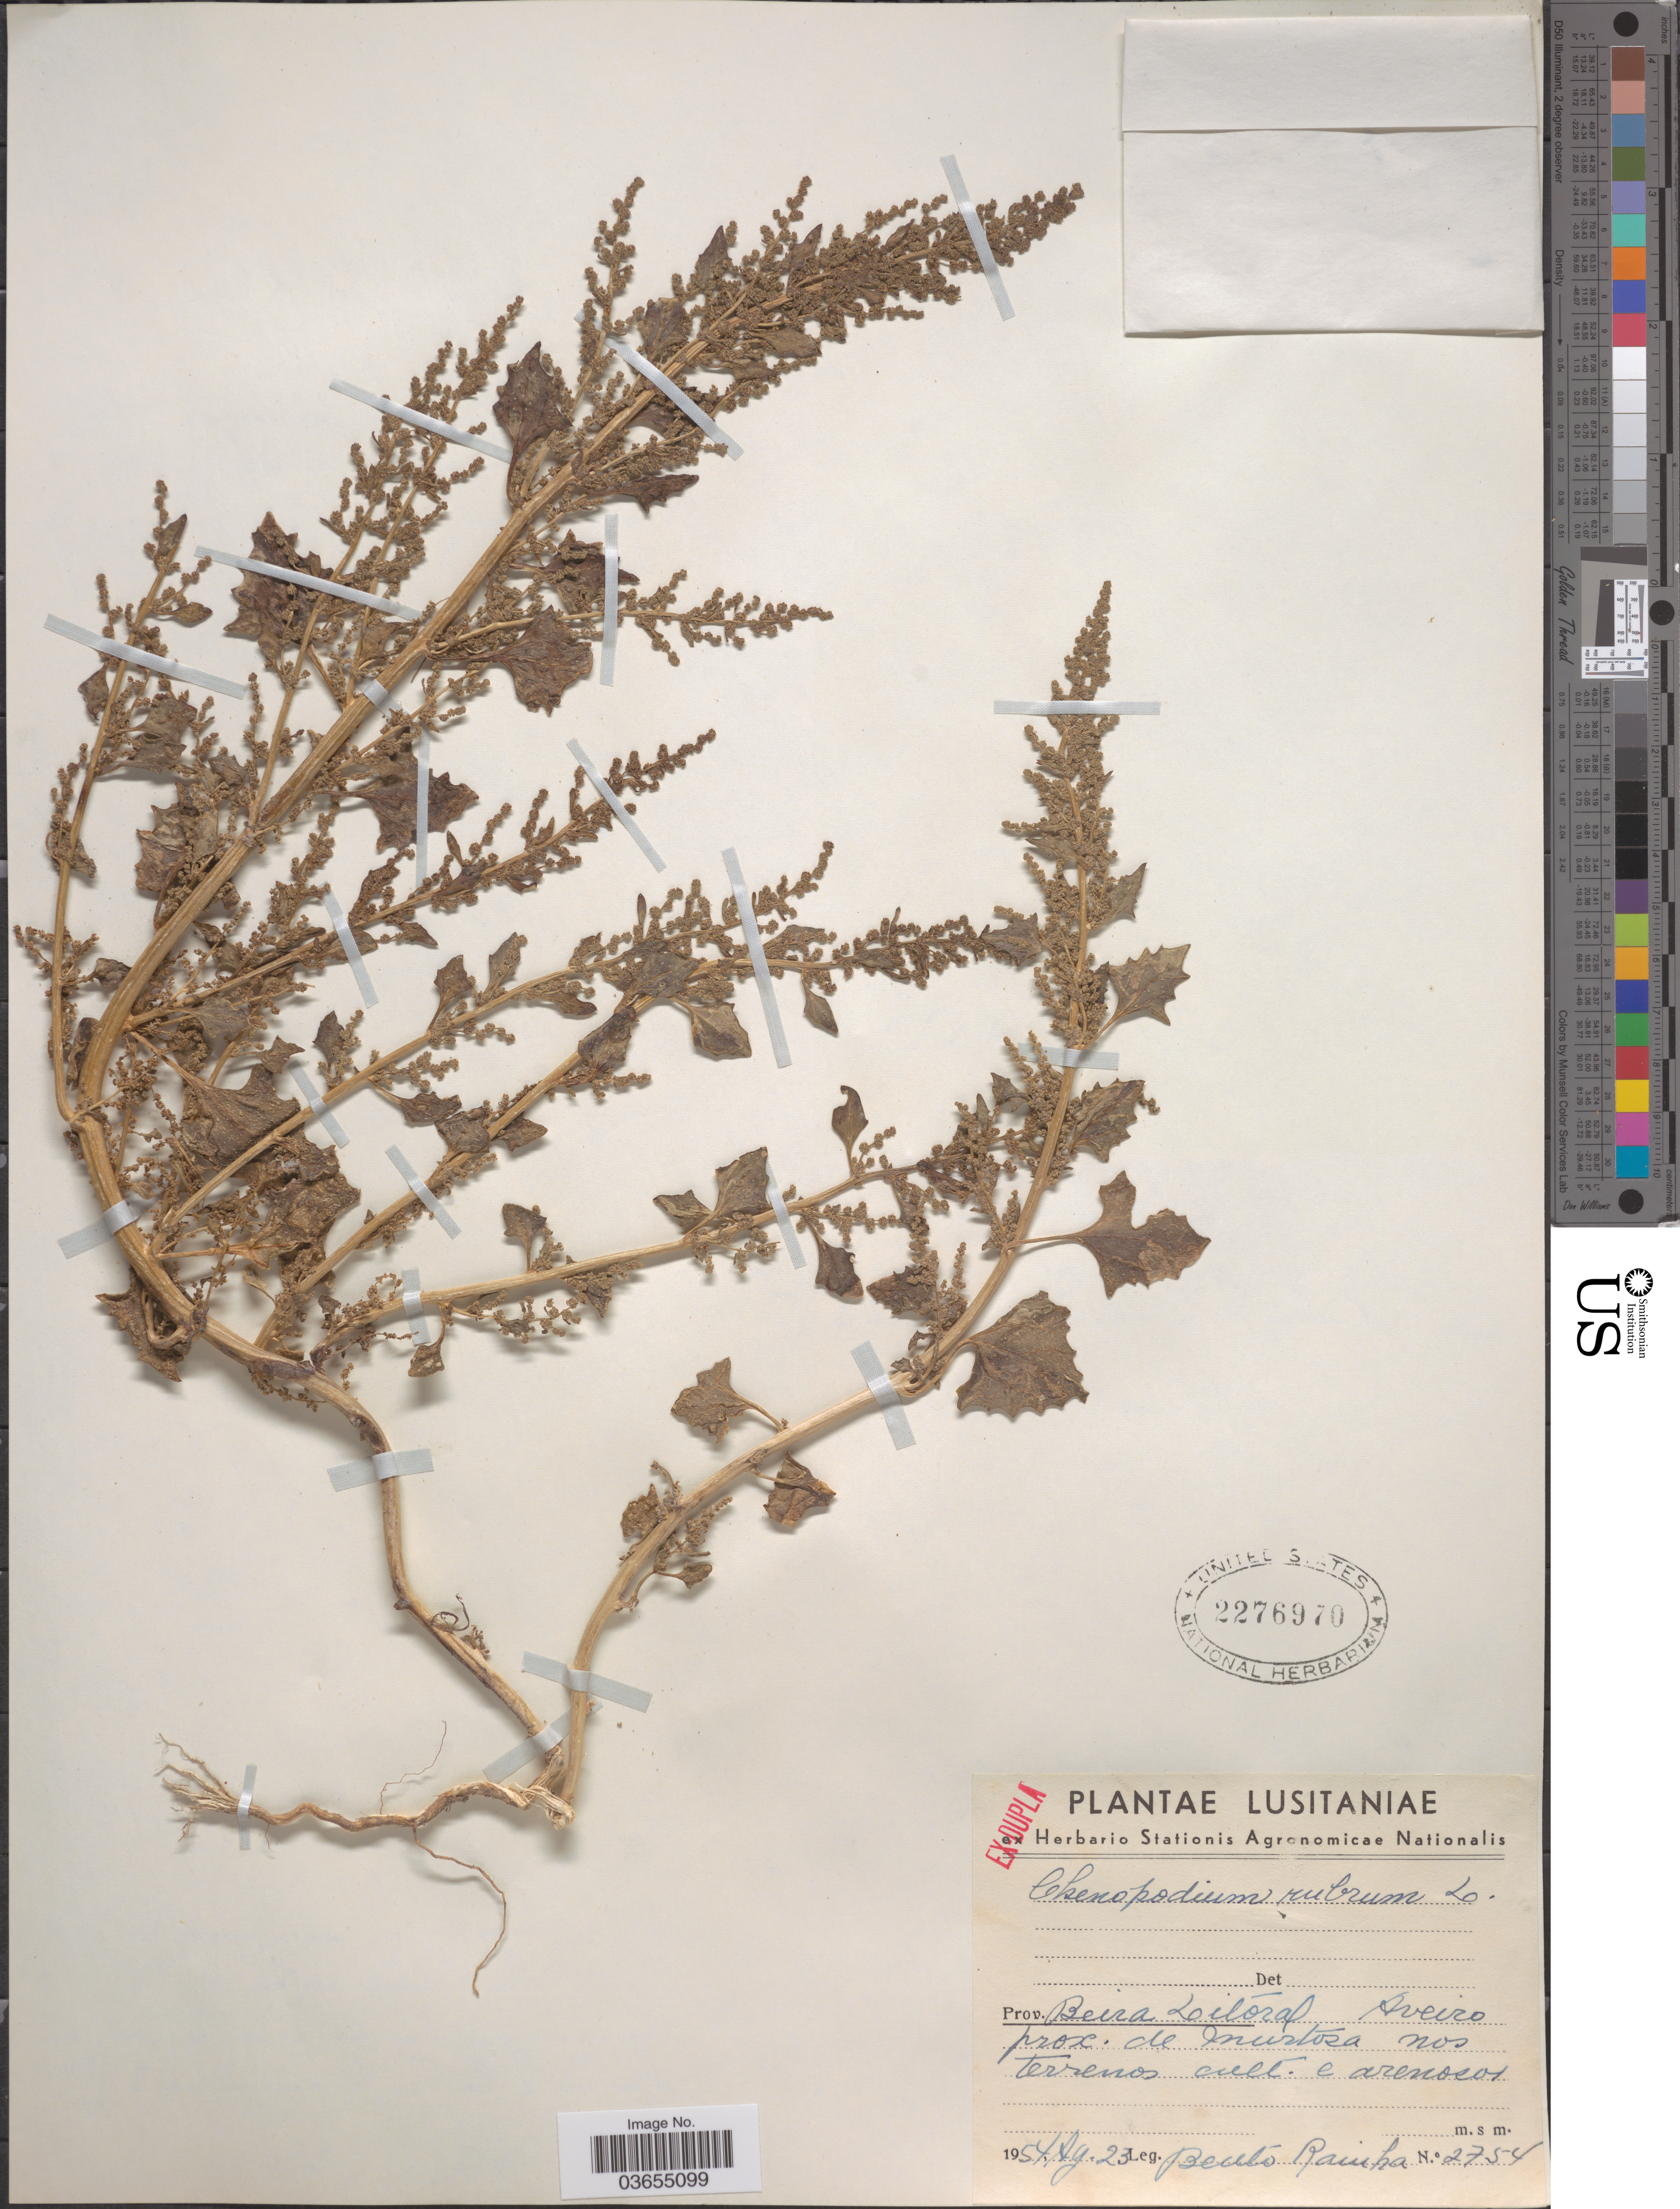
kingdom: Plantae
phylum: Tracheophyta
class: Magnoliopsida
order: Caryophyllales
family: Amaranthaceae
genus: Chenopodium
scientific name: Chenopodium rubrum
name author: L.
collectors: B. Rainha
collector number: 2754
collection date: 1954-08-23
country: Portugal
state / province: Aveiro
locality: Lusitaniae. Prov. Beira Litoral. Aveiro prox. de Murtosa nos terrenos cult. e arenosos.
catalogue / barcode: US 2276970